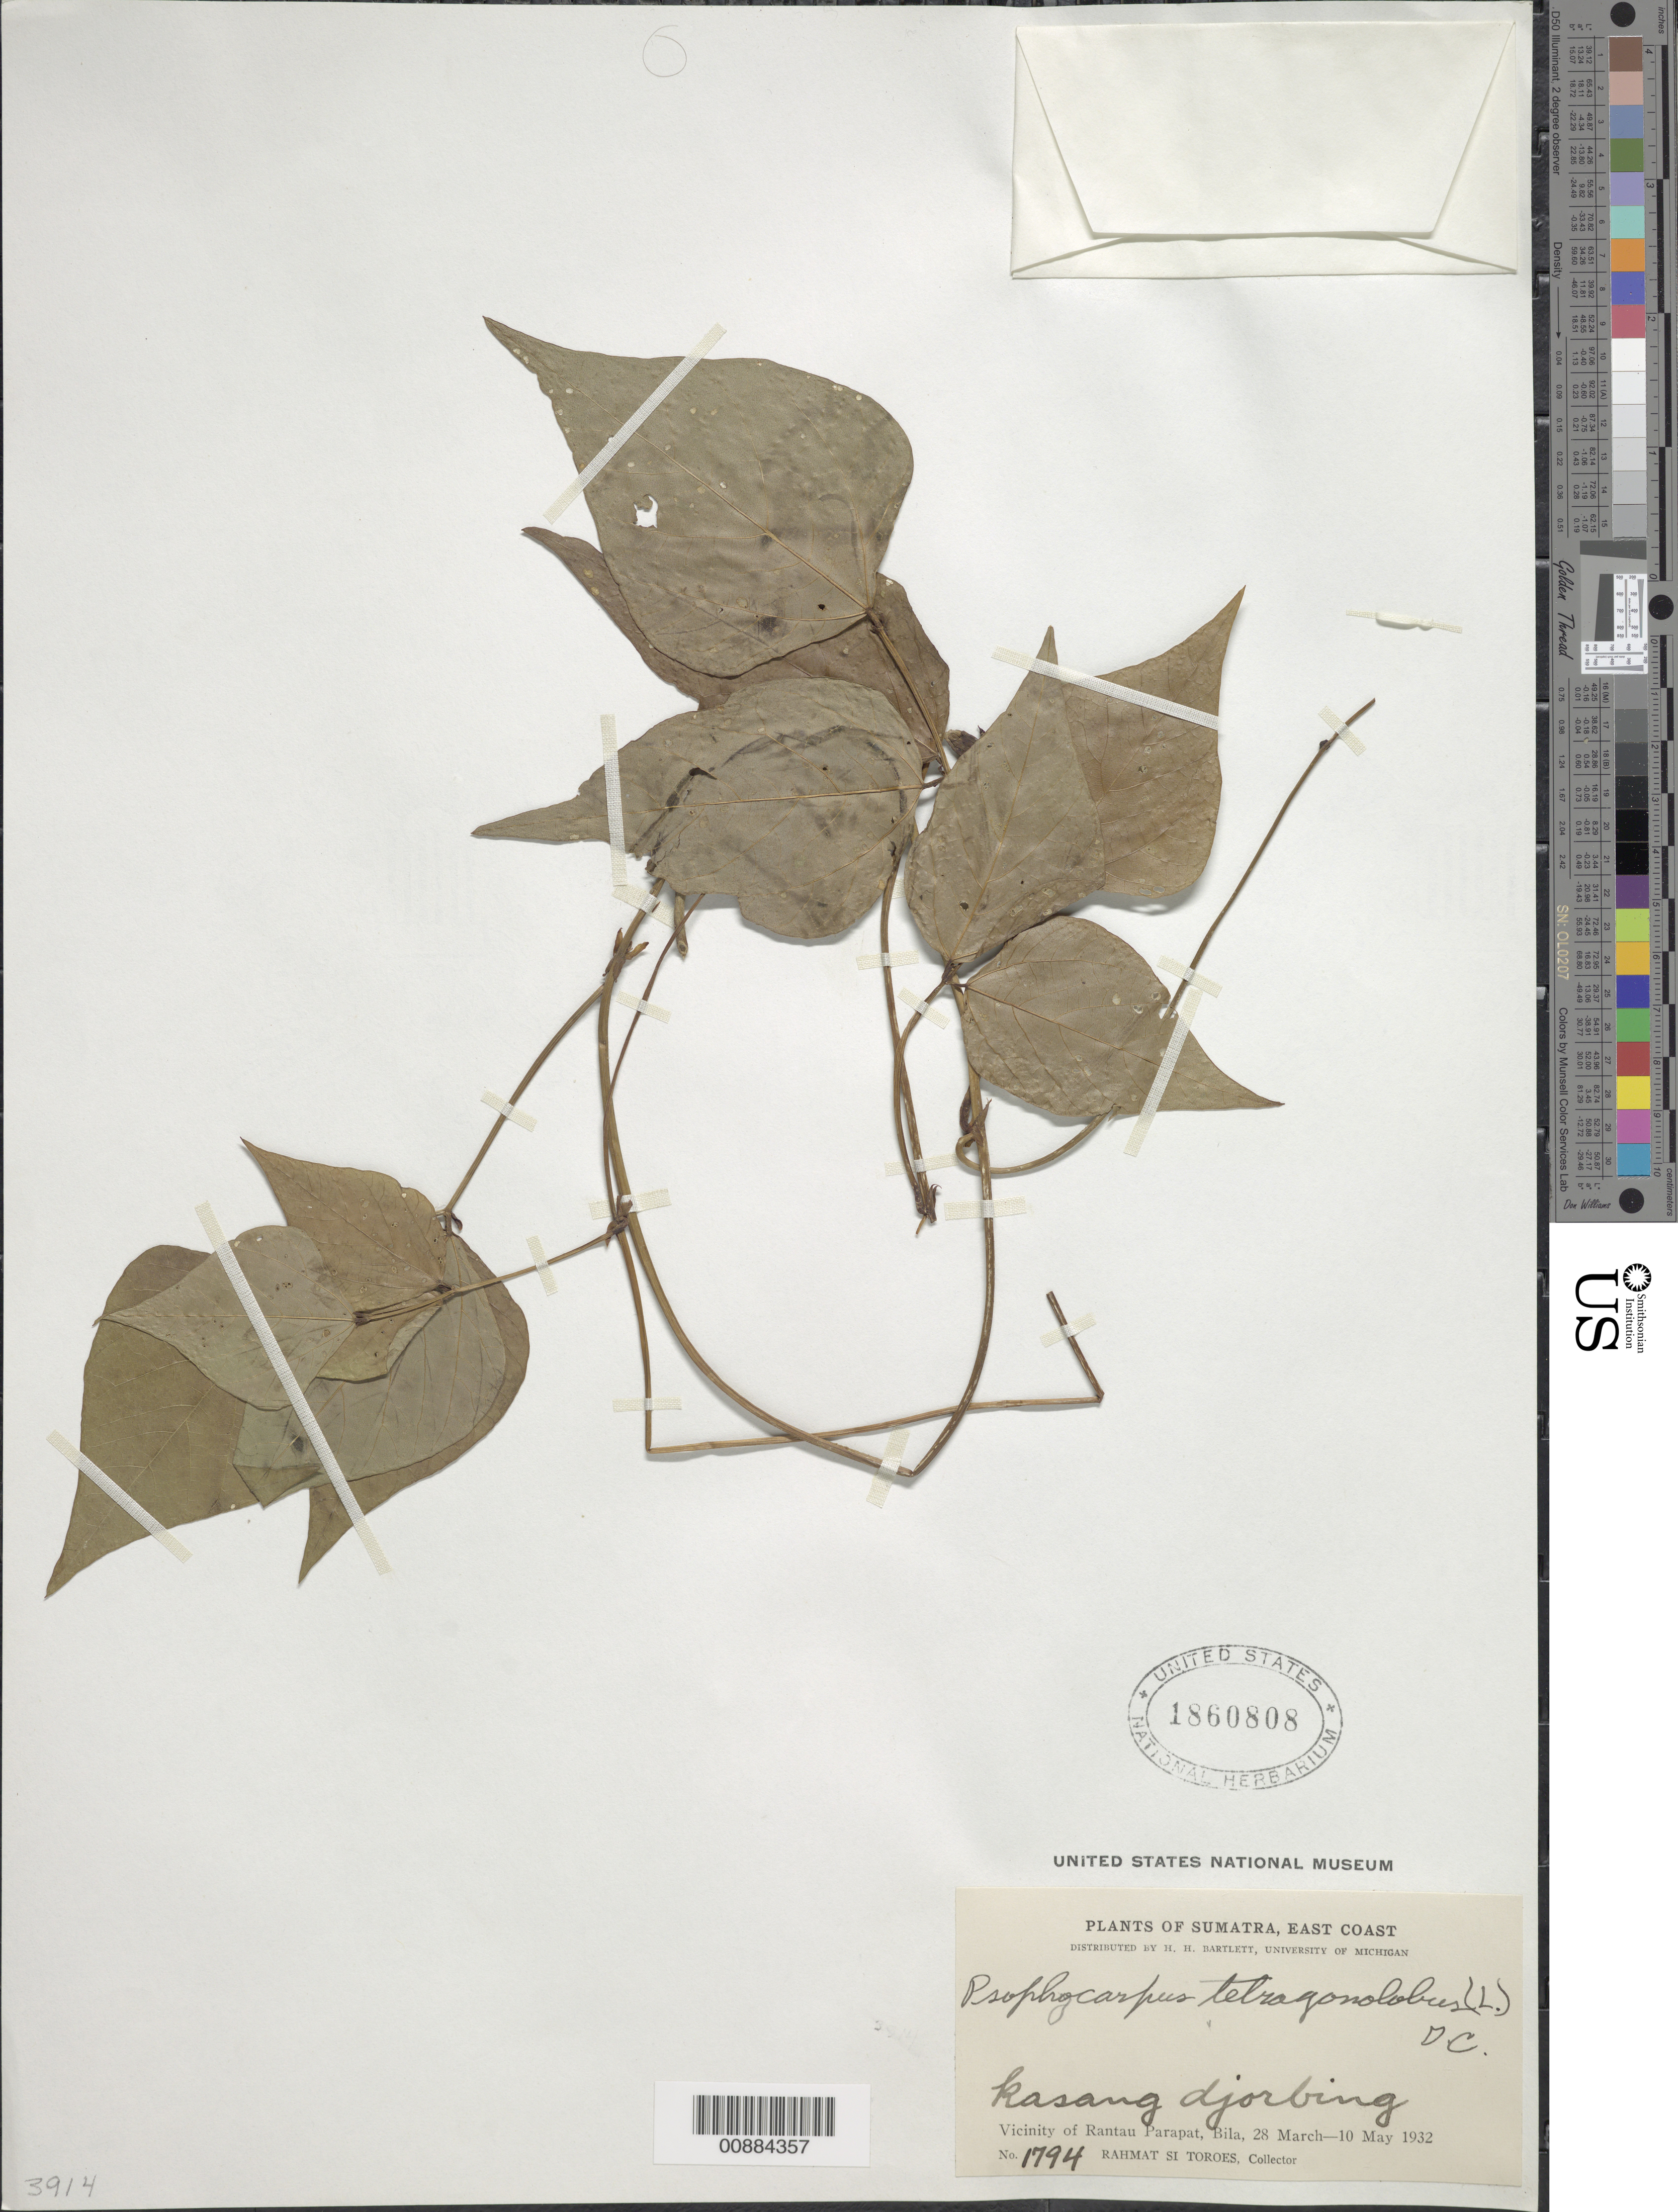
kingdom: Plantae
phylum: Tracheophyta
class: Magnoliopsida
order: Fabales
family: Fabaceae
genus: Psophocarpus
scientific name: Psophocarpus tetragonolobus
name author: (L.) DC.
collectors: Rahmat Si Boeea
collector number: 1794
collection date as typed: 28 Mar 1932 to 10 May 1932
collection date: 1932-03-28/1932-05-10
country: Indonesia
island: Sumatra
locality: E Coast, vicinity of Rantau Parapat, Bila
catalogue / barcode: US 1860808